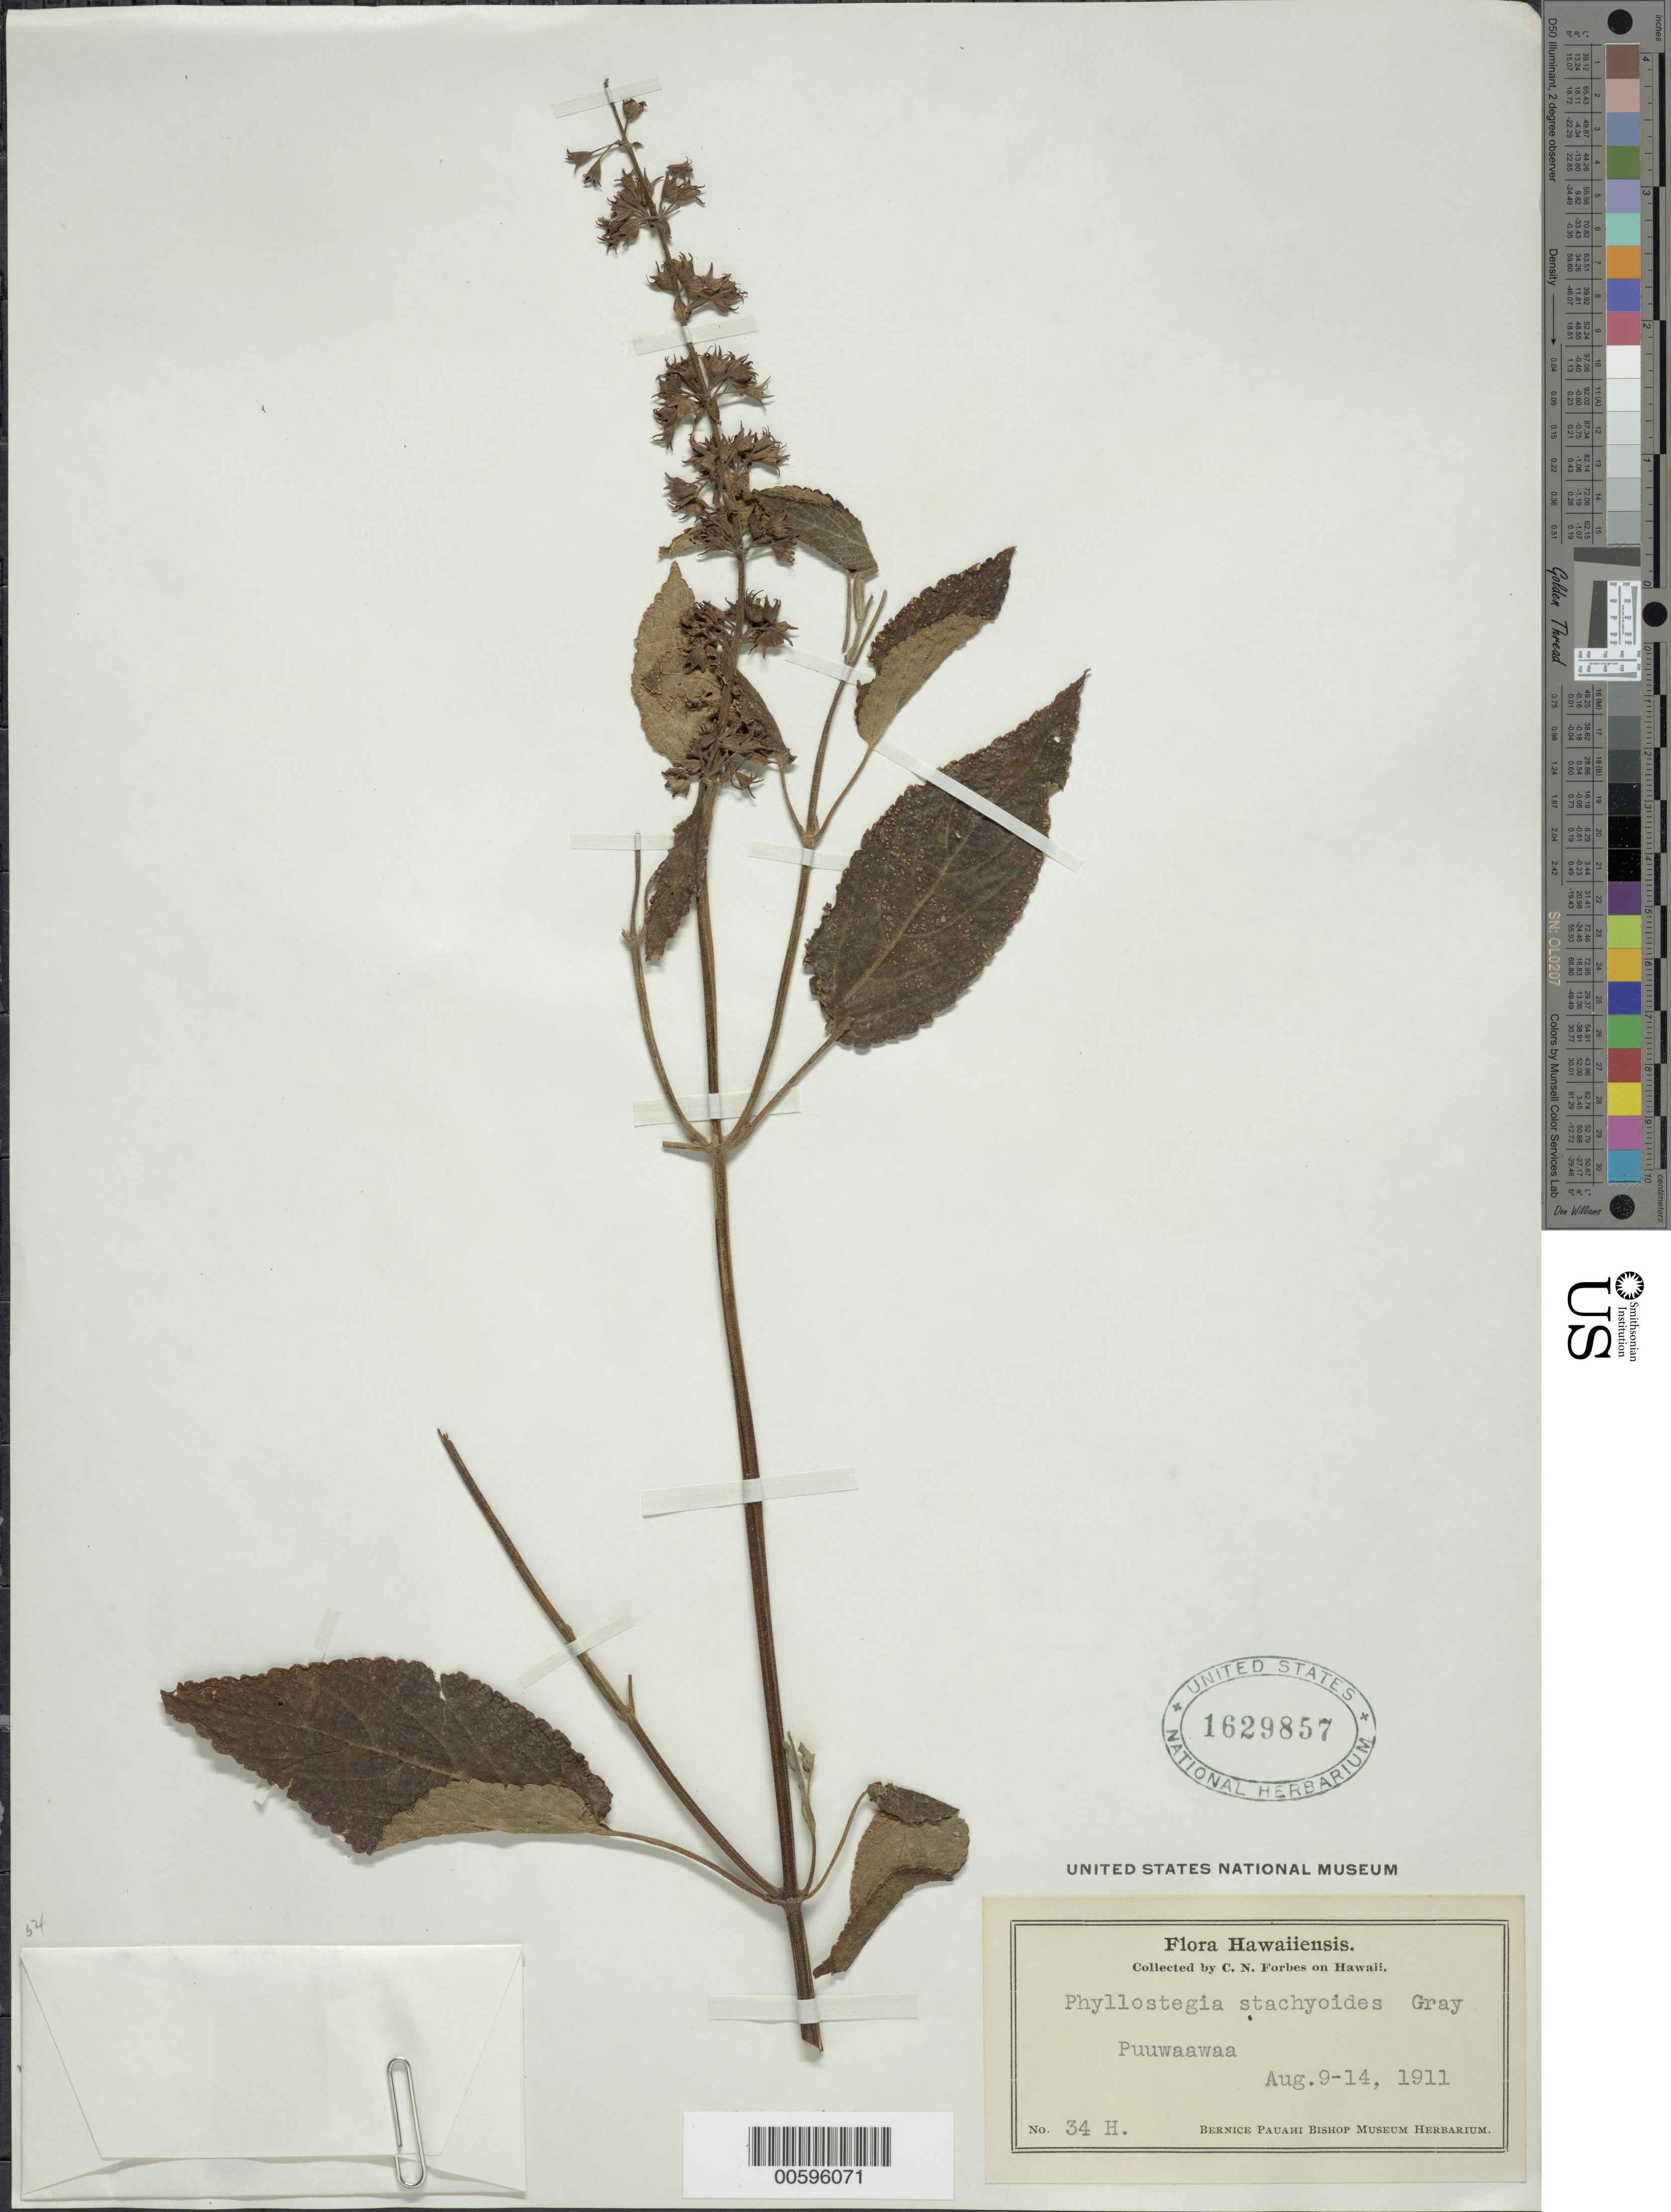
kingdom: Plantae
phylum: Tracheophyta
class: Magnoliopsida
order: Lamiales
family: Lamiaceae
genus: Phyllostegia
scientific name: Phyllostegia stachyoides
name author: A. Gray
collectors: C. N. Forbes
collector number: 34 H.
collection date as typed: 9 Aug 1911 to 14 Aug 1911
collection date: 1911-08-09/1911-08-14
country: United States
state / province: Hawaii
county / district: Hawaii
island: Hawaii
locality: Puuwaawaa.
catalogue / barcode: US 1629857